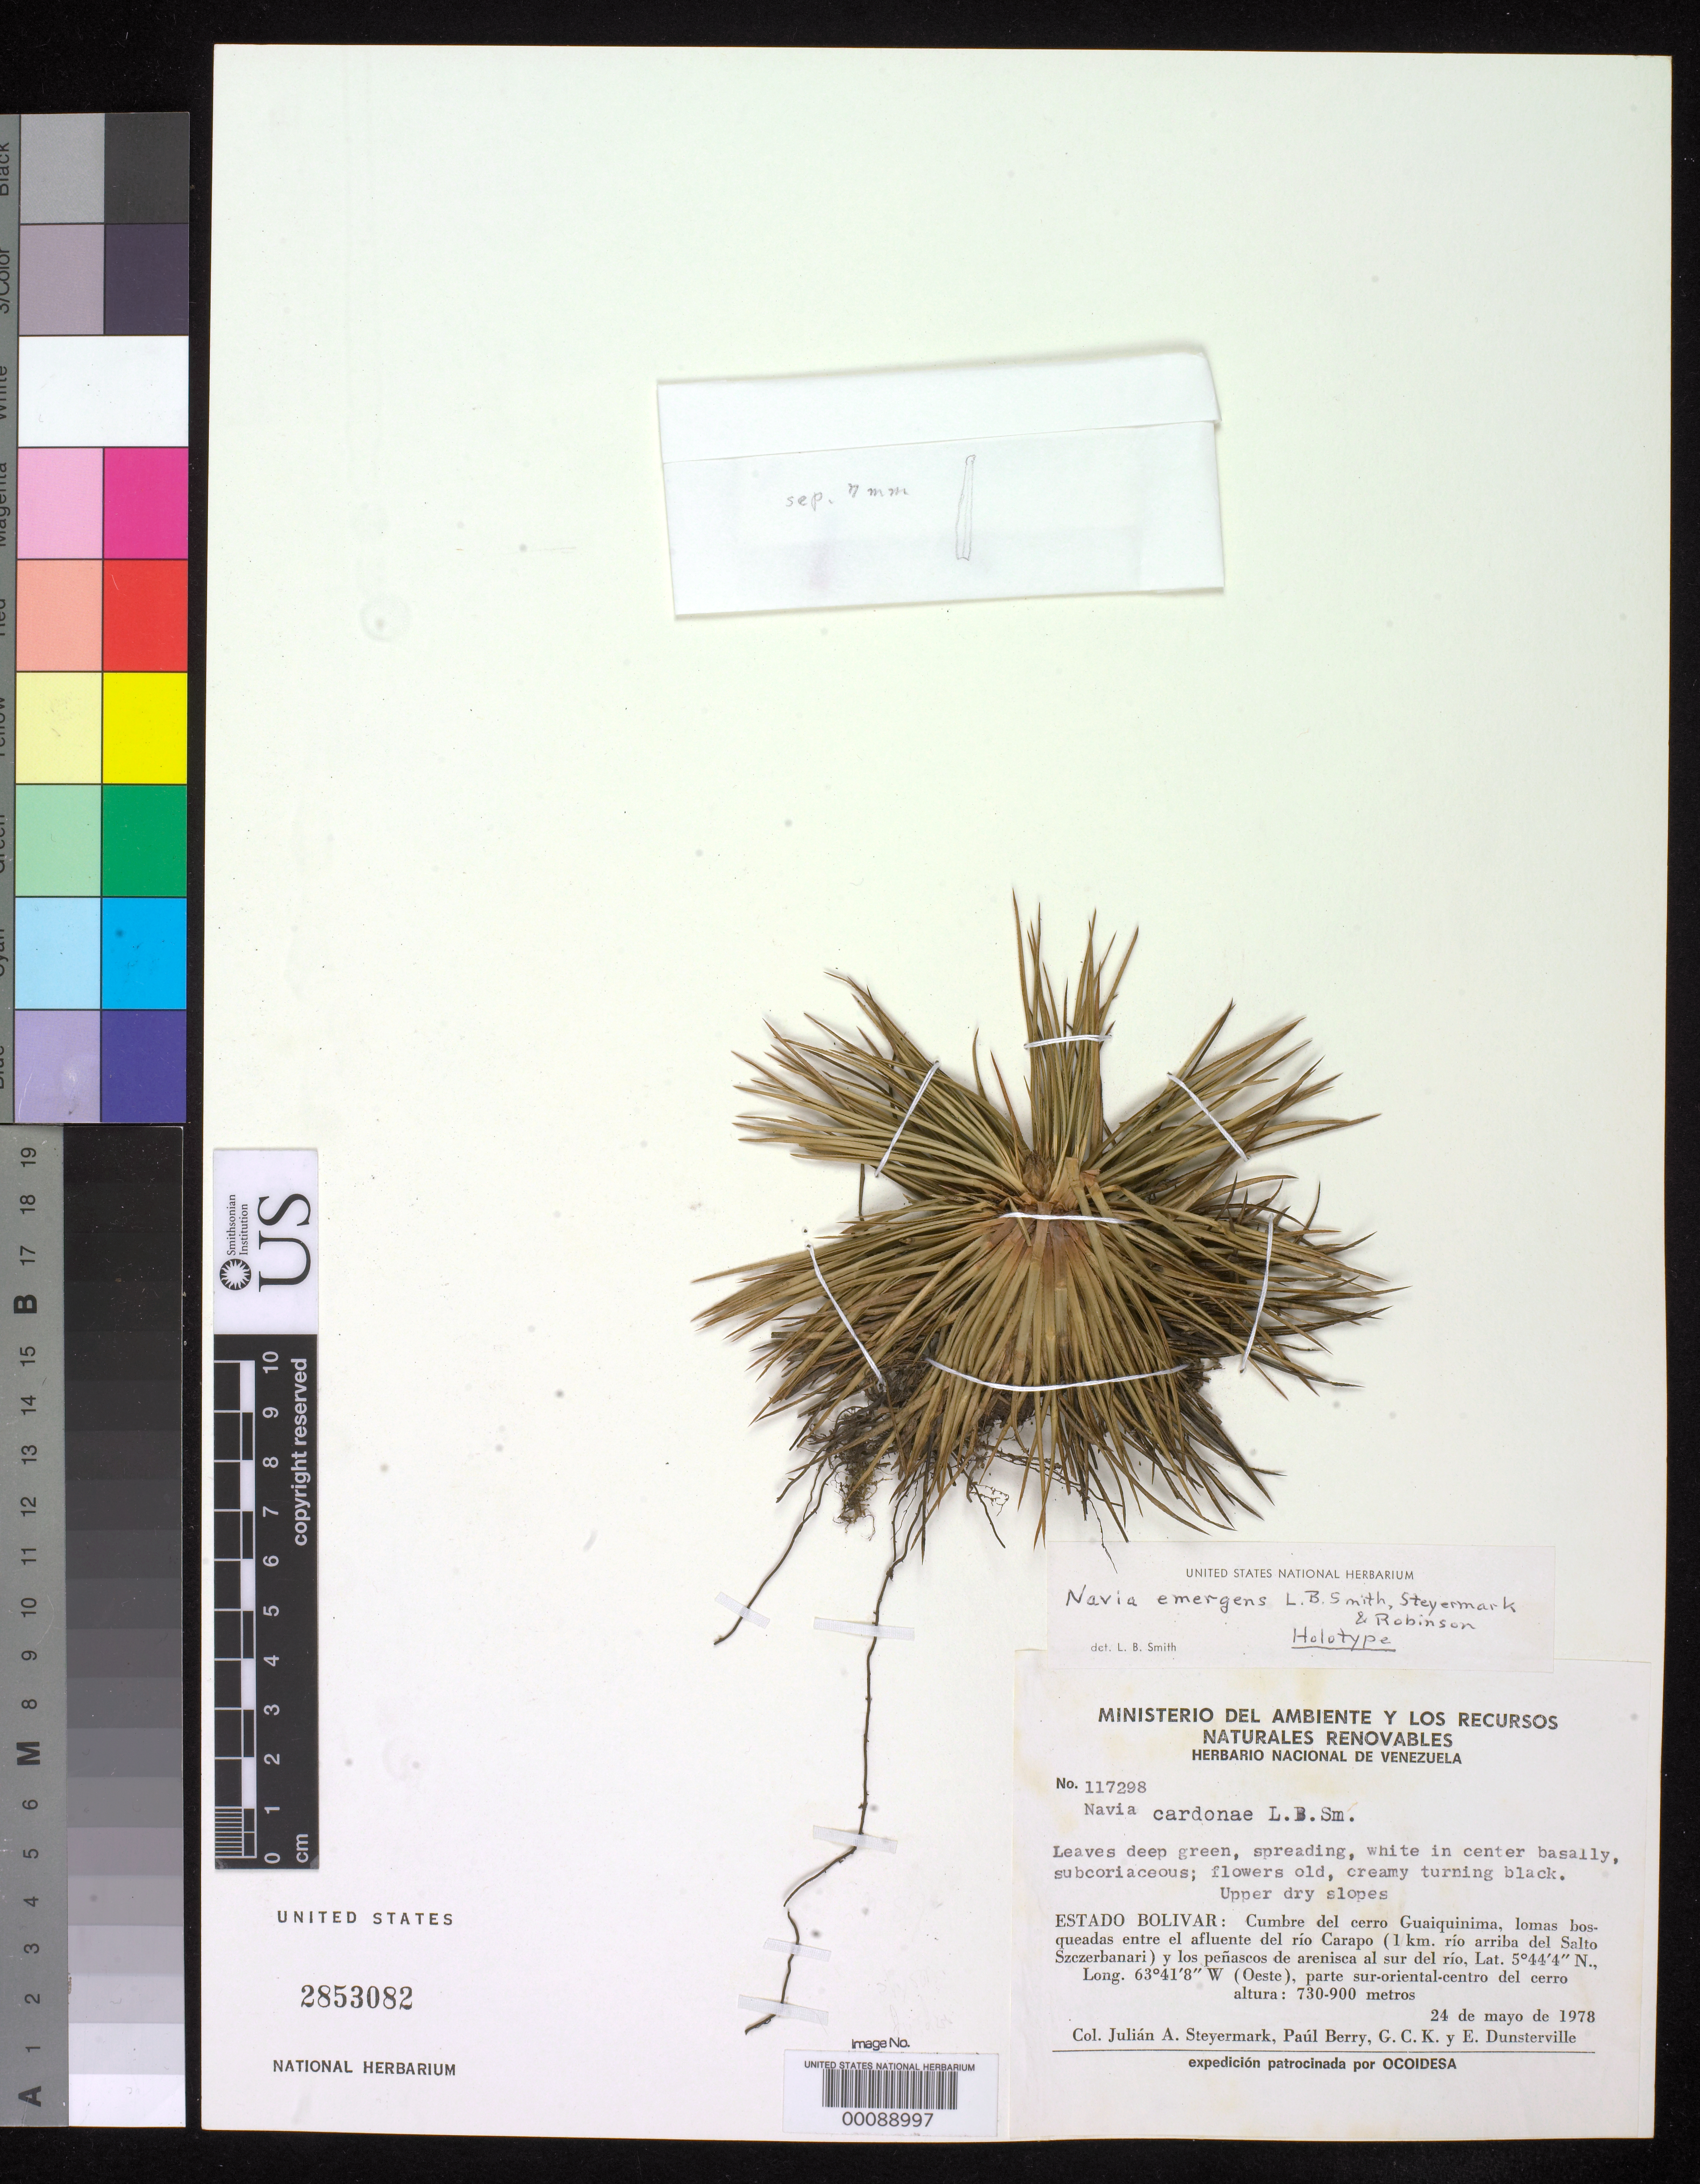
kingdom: Plantae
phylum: Tracheophyta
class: Liliopsida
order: Poales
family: Bromeliaceae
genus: Navia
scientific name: Navia emergens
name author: L.B. Sm. in Steyerm.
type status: Holotype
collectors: J. Steyermark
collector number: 117298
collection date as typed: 24 May 1978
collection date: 1978-05-24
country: Venezuela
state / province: Bolivar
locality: Cumbre del Cerro Guaiquinima.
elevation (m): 730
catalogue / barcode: US 2853082